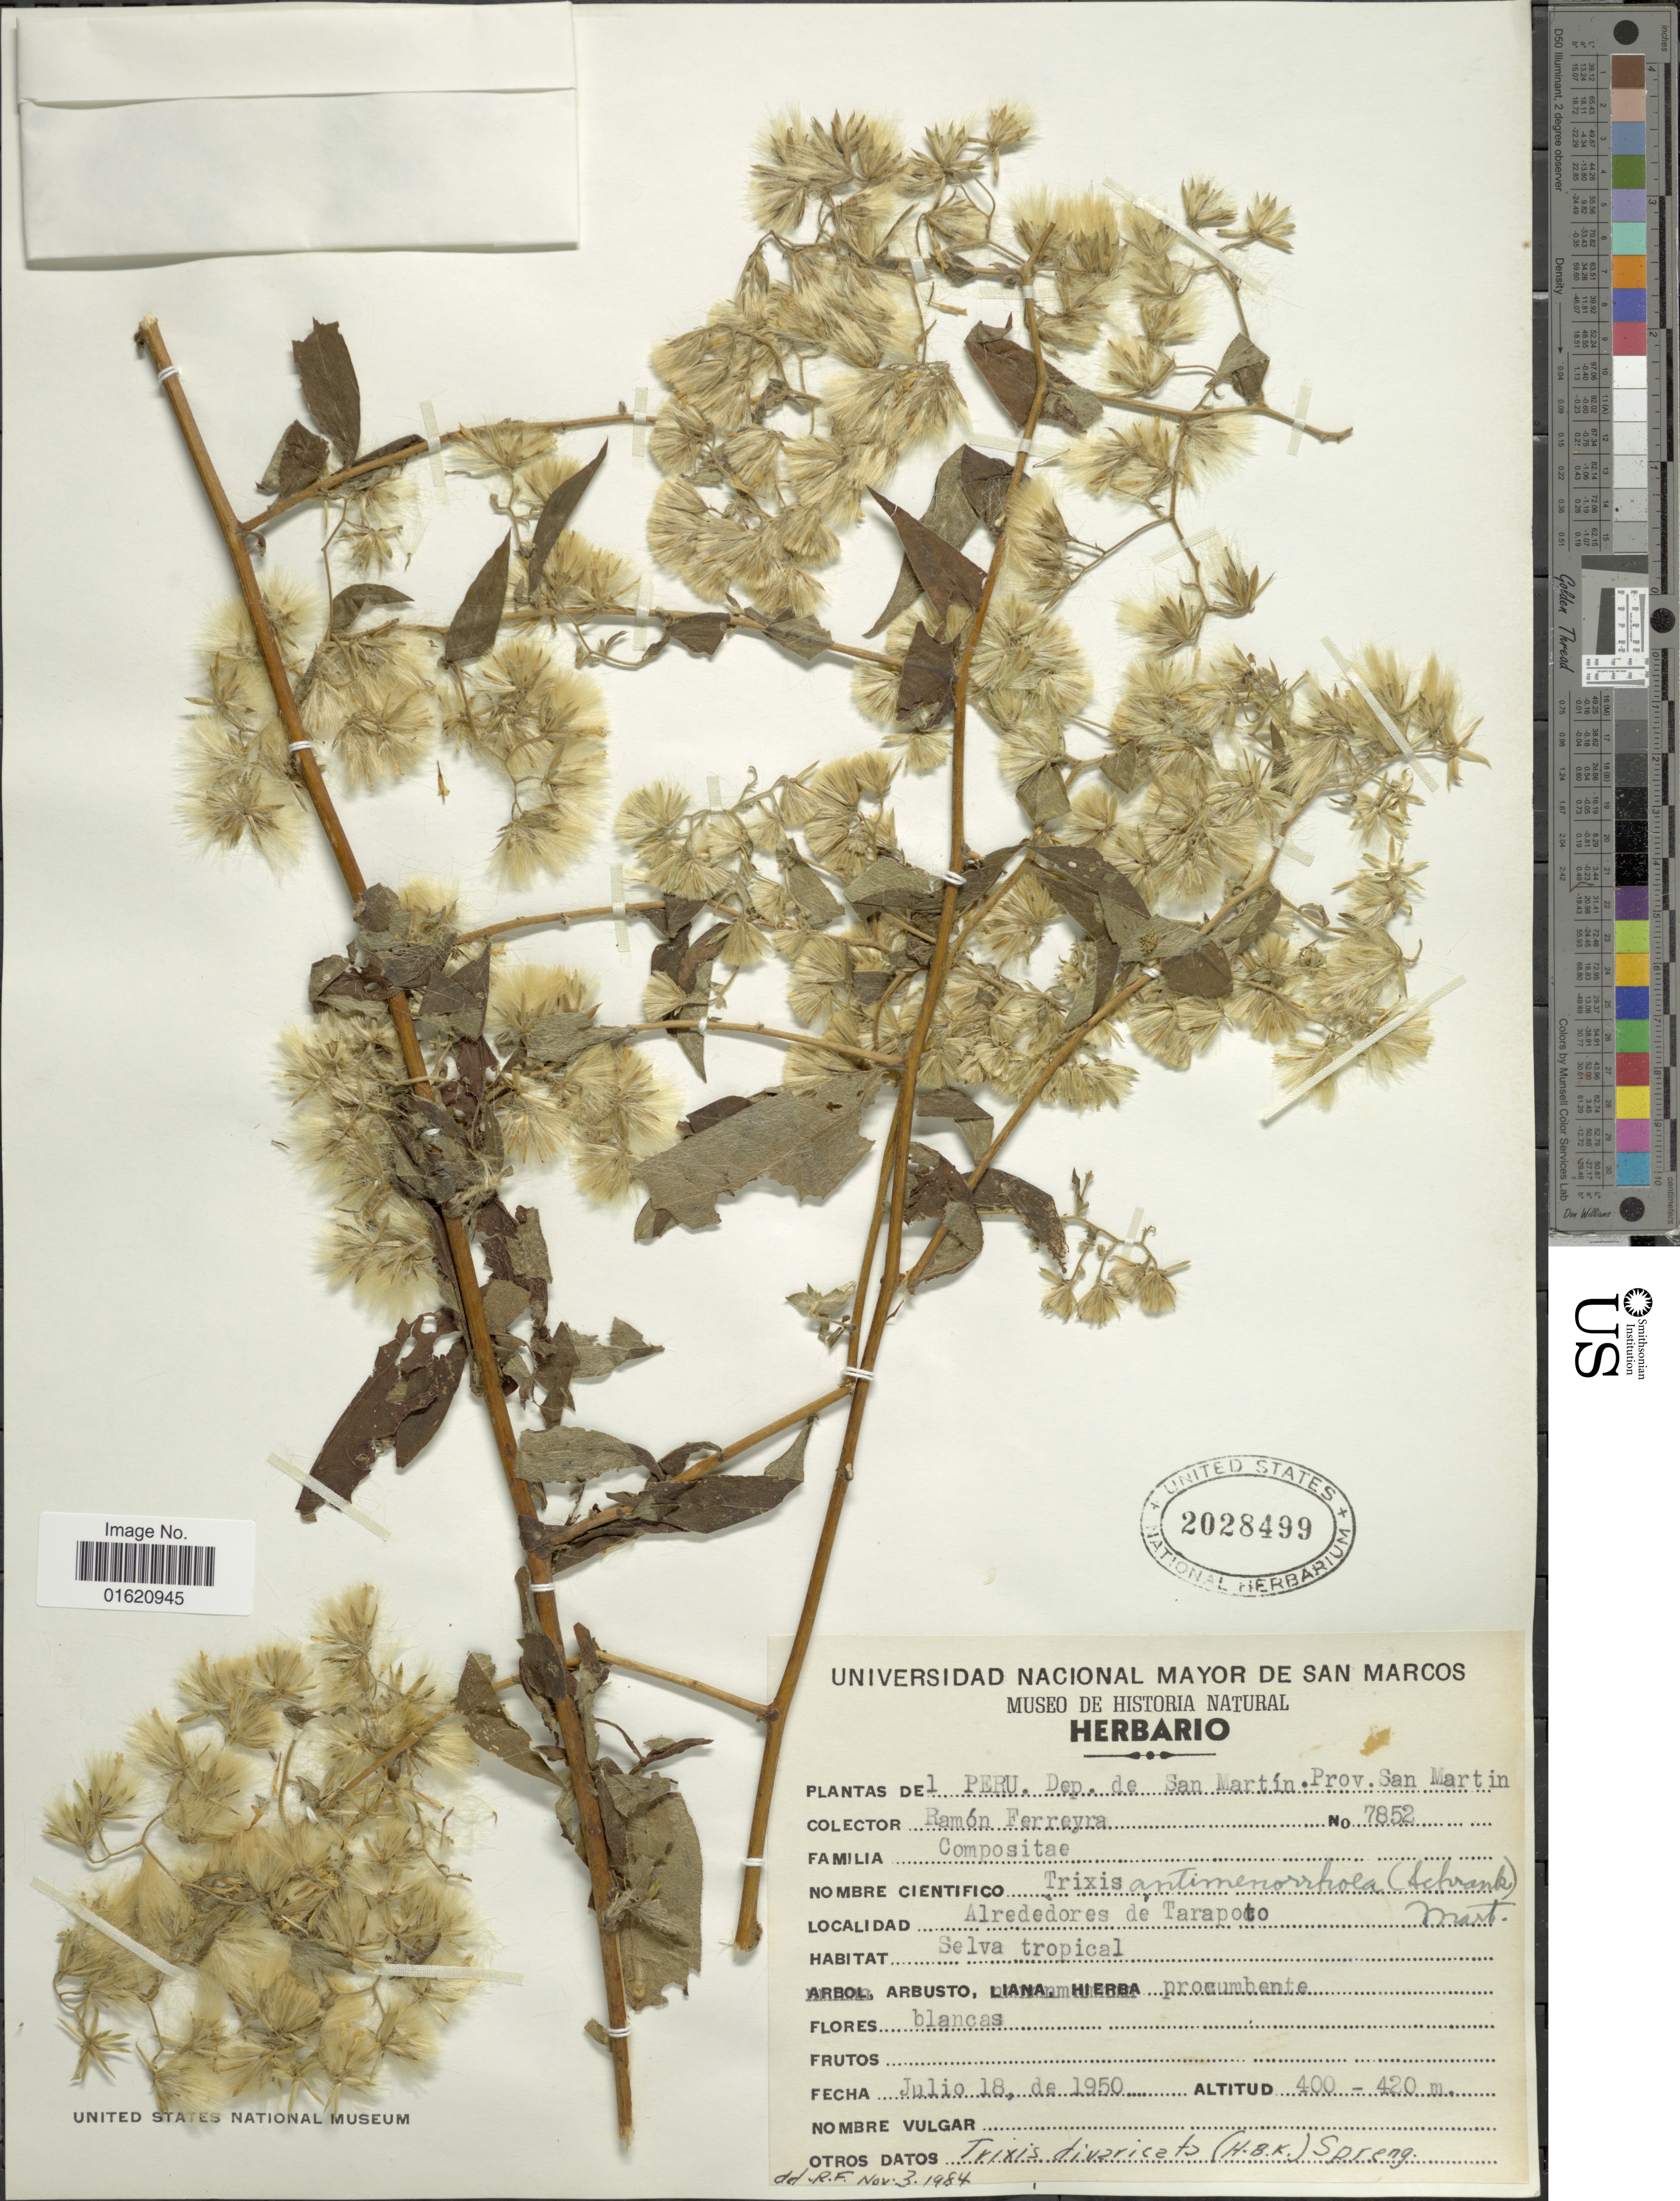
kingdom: Plantae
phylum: Tracheophyta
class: Magnoliopsida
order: Asterales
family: Asteraceae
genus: Trixis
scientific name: Trixis antimenorrhoea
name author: (Schrank) Mart. ex Kuntze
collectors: R. A. Ferreyra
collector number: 7852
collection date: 1950-07-18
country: Peru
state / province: San Martín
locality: Dep, de San Martín, Prov. San Martin, alrededores de Tarapoto Mart., selva tropical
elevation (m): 400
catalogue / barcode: US 2028499